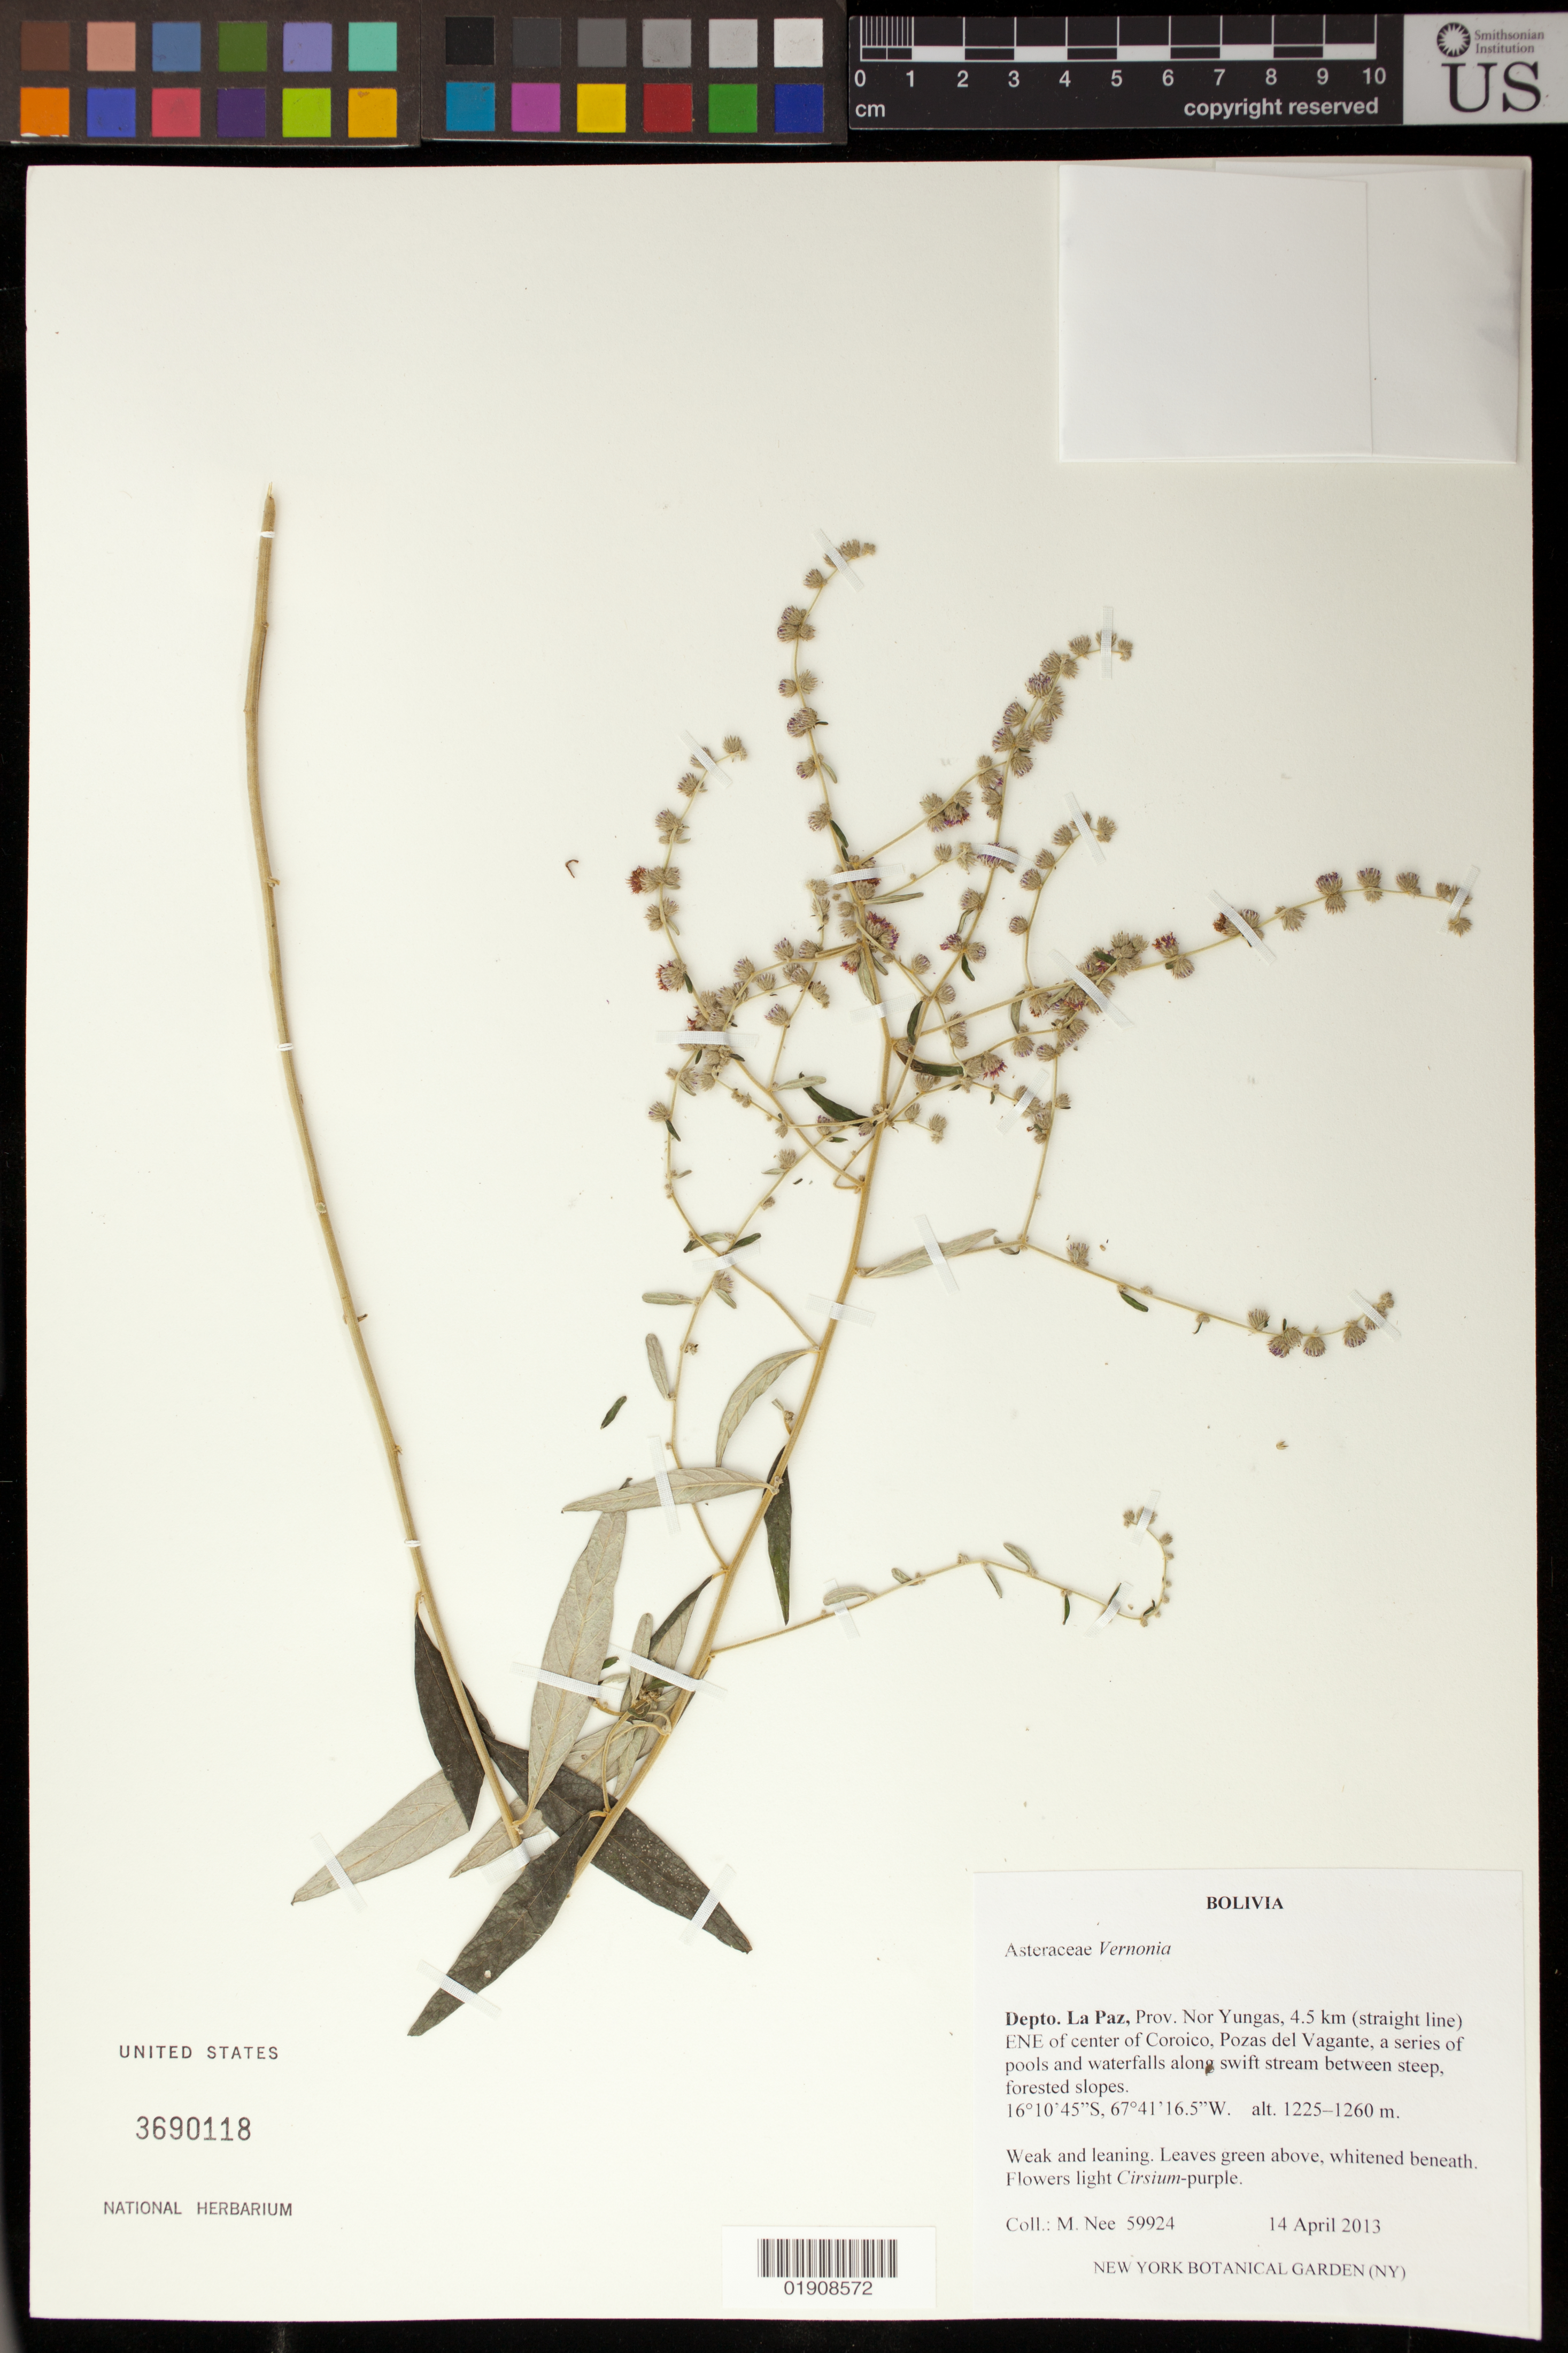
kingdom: Plantae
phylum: Tracheophyta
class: Magnoliopsida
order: Asterales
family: Asteraceae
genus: Lepidaploa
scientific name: Lepidaploa bakerana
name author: (Britton) H. Rob.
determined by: Renon, Polla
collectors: M. Nee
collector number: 59924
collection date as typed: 14 Apr 2013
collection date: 2013-04-14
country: Bolivia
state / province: La Paz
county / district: Nor Yungas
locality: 4.5 km (straight line) ENE of center of Coroico, Pozas del Vagante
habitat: A series of pools and waterfalls along swift stream between steep, forested slopes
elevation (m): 1225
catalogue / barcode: US 3690118